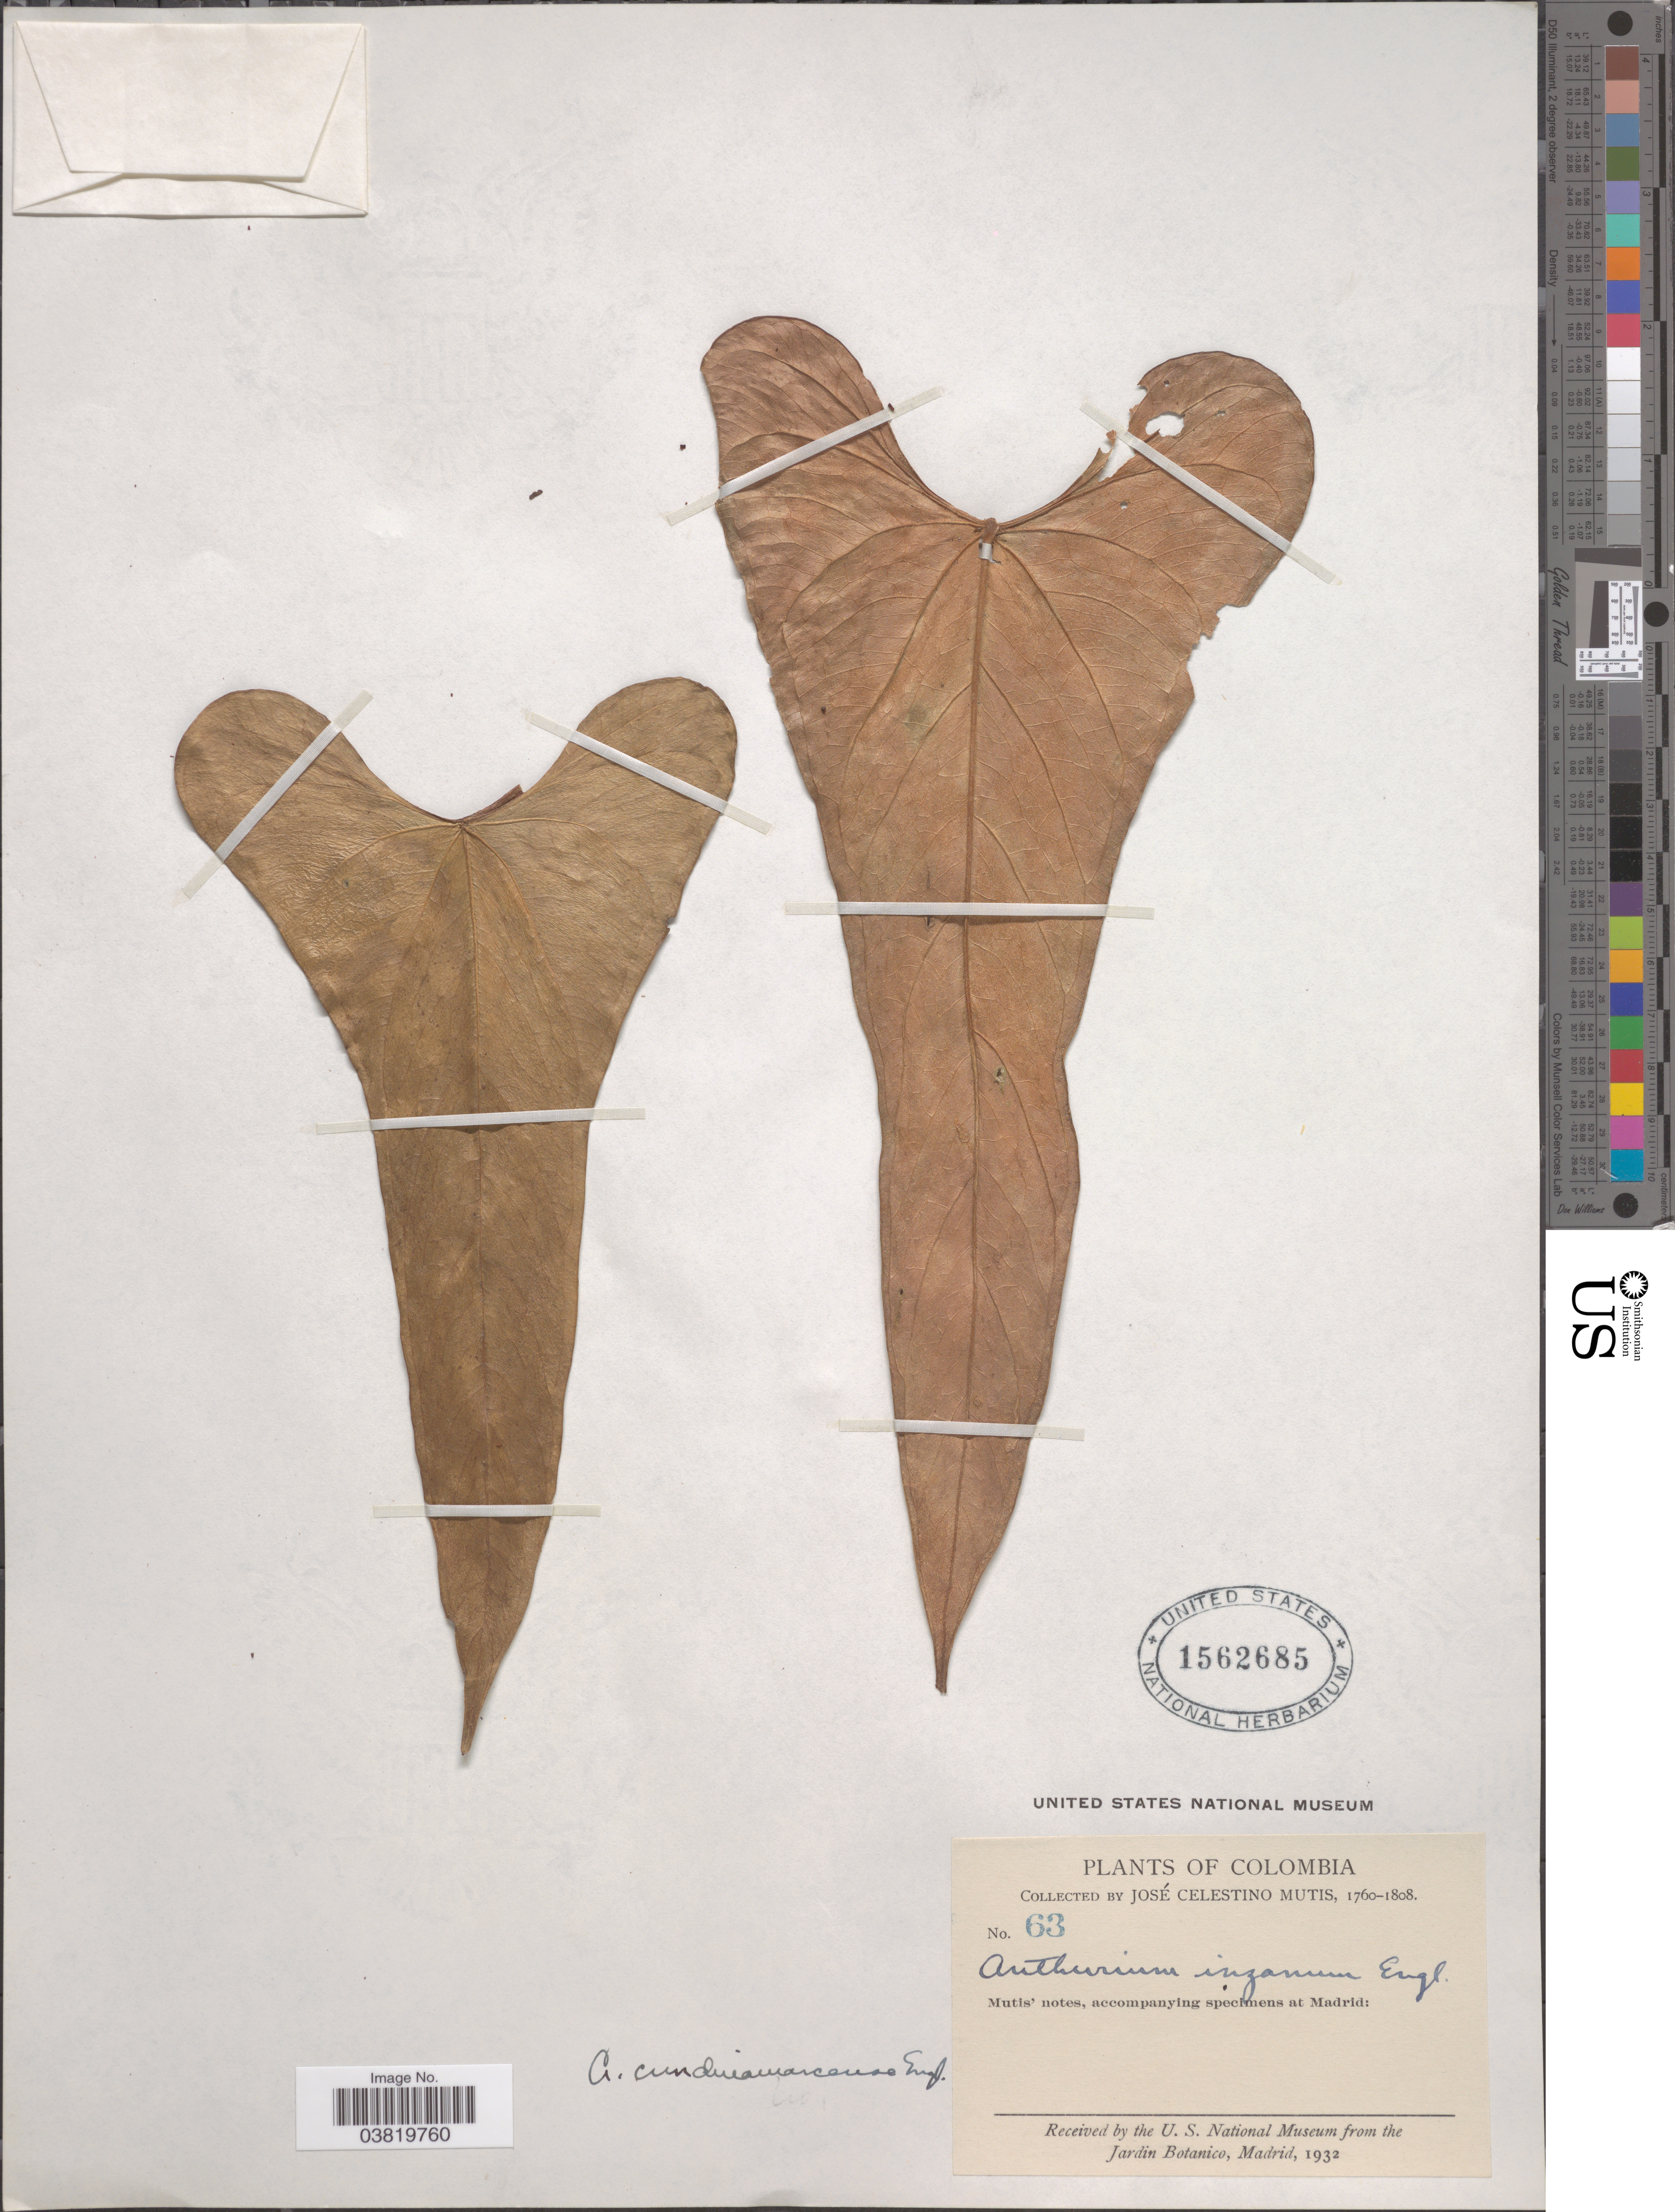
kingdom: Plantae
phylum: Tracheophyta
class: Liliopsida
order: Alismatales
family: Araceae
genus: Anthurium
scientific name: Anthurium cundinamarcense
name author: Engl.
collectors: J. C. B. Mutis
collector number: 63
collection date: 1760/1808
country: Colombia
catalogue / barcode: US 1562685